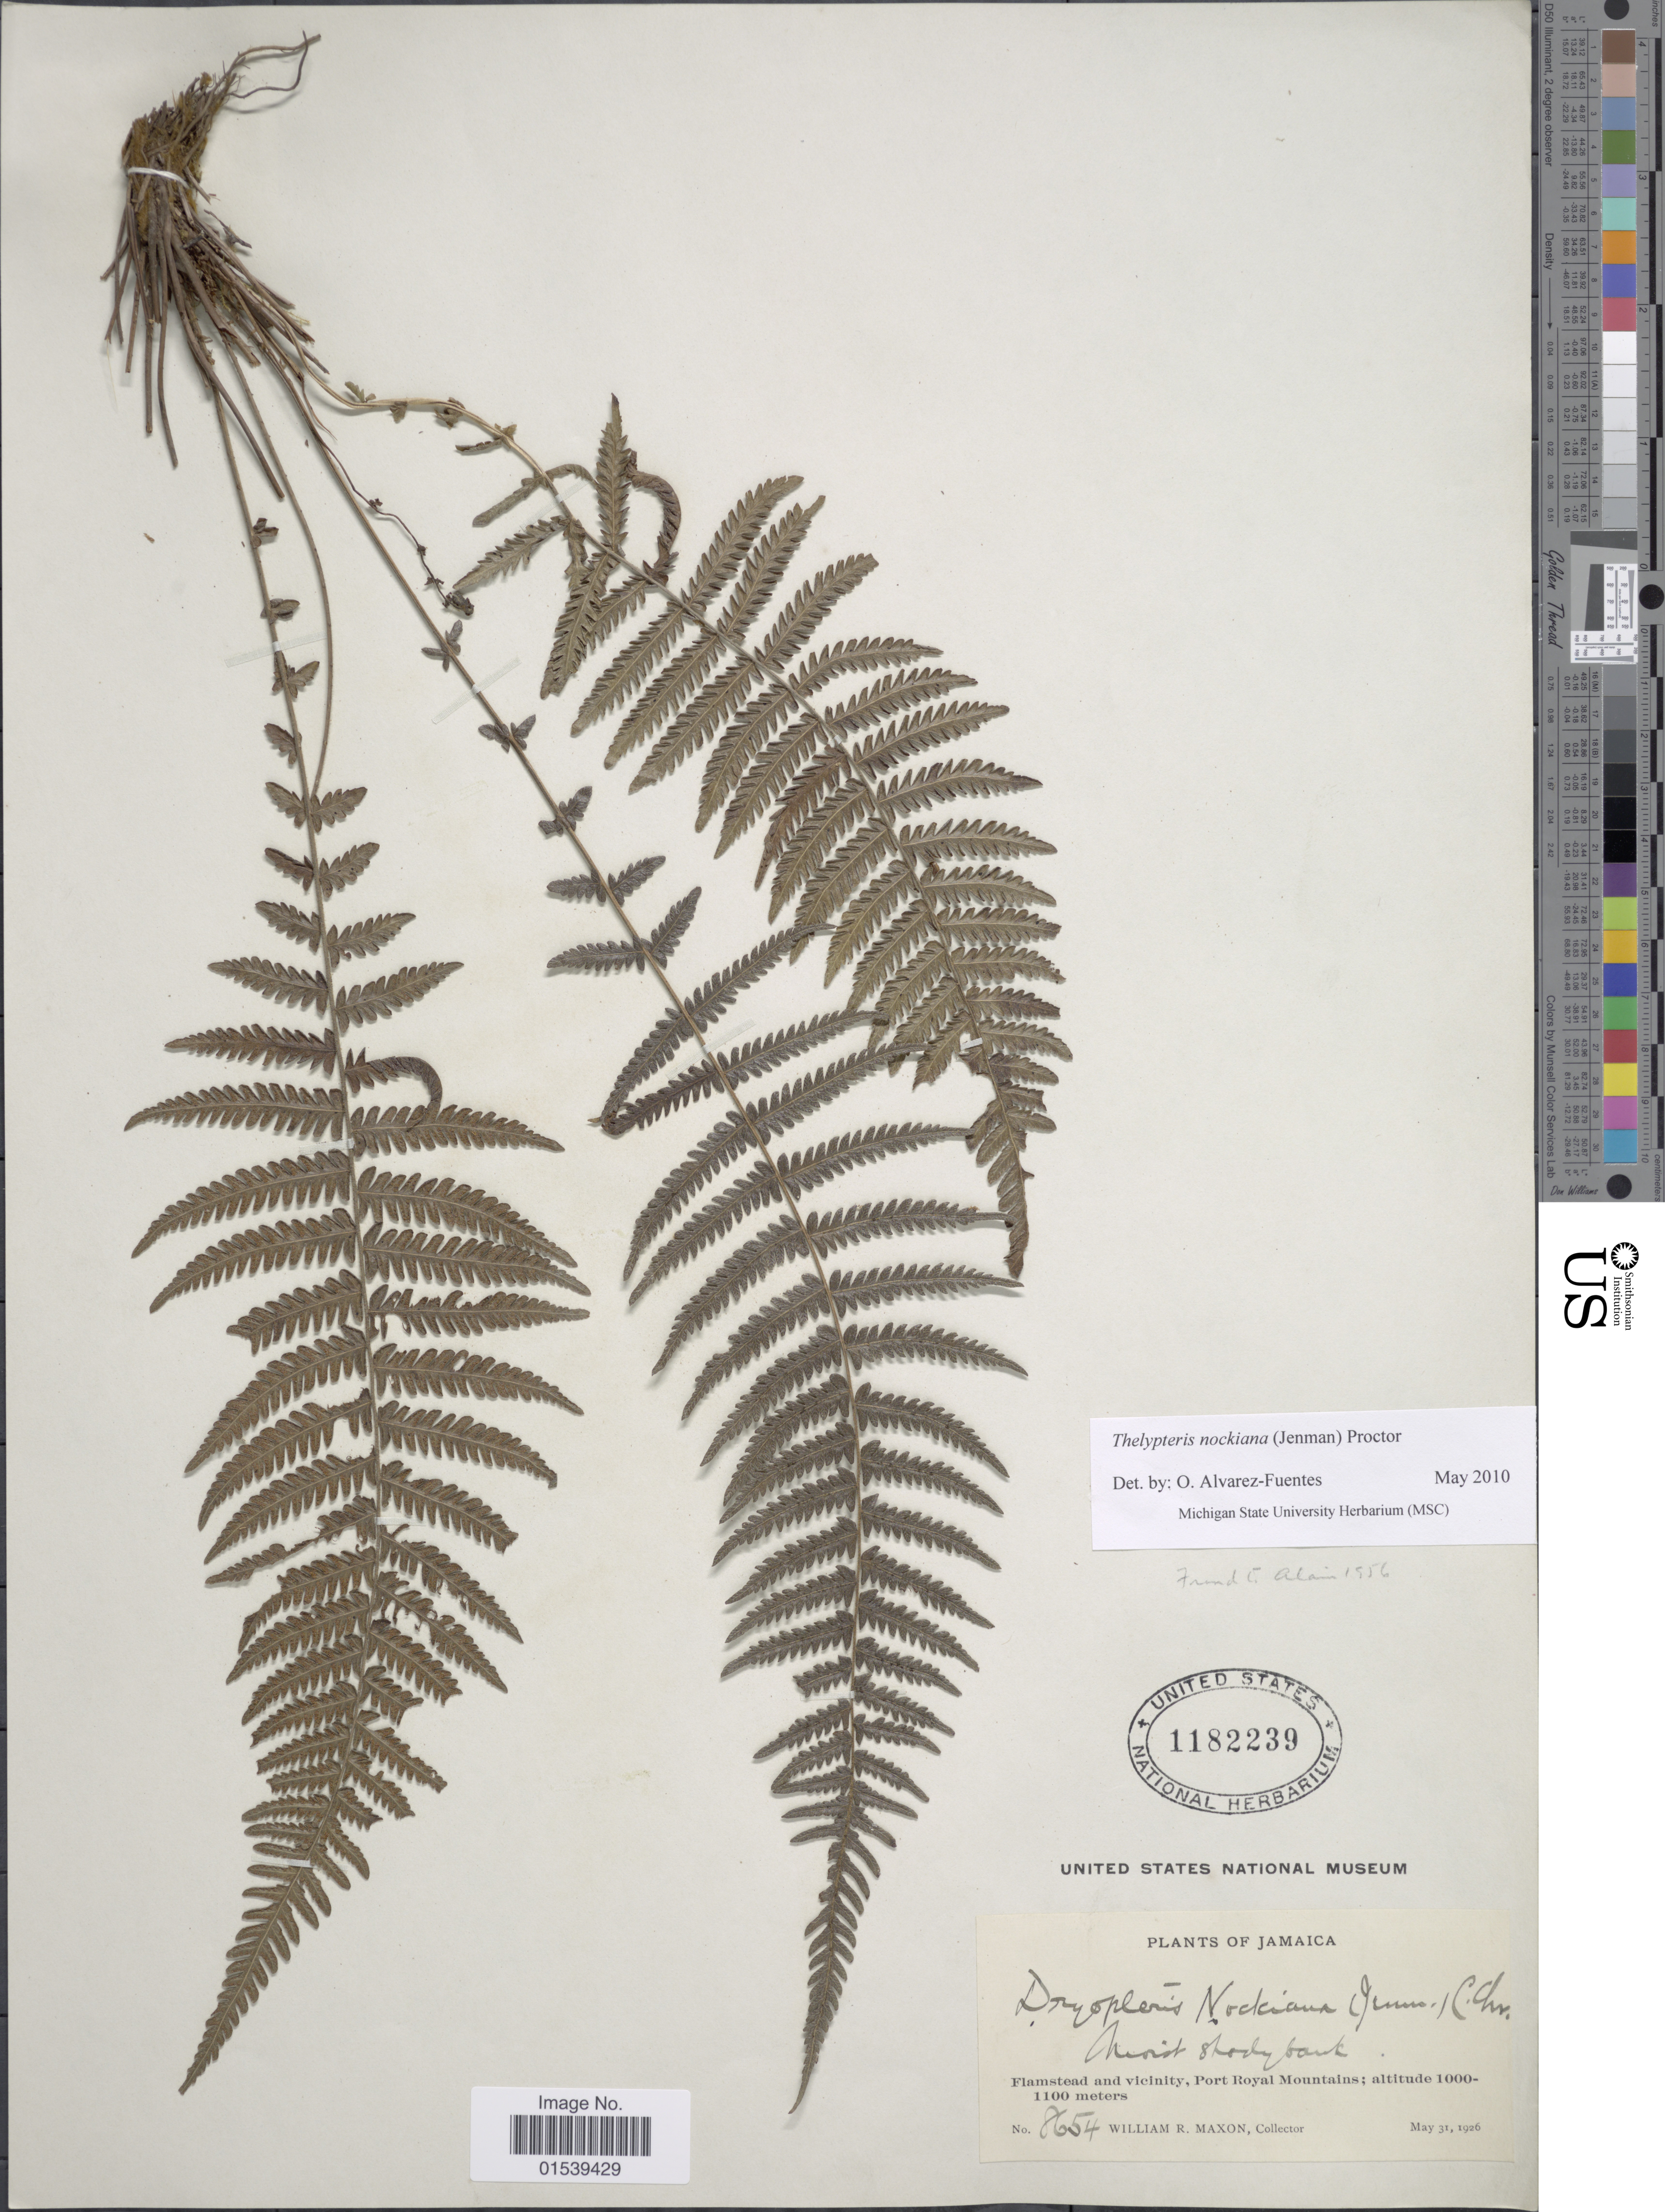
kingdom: Plantae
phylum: Tracheophyta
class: Polypodiopsida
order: Polypodiales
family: Thelypteridaceae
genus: Amauropelta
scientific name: Amauropelta nockiana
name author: (Jenman) Pic. Serm.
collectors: W. R. Maxon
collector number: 8654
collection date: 1926-05-31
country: Jamaica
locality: Flamstead and vicinity, Port Royal Mountains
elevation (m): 1000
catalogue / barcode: US 1182239